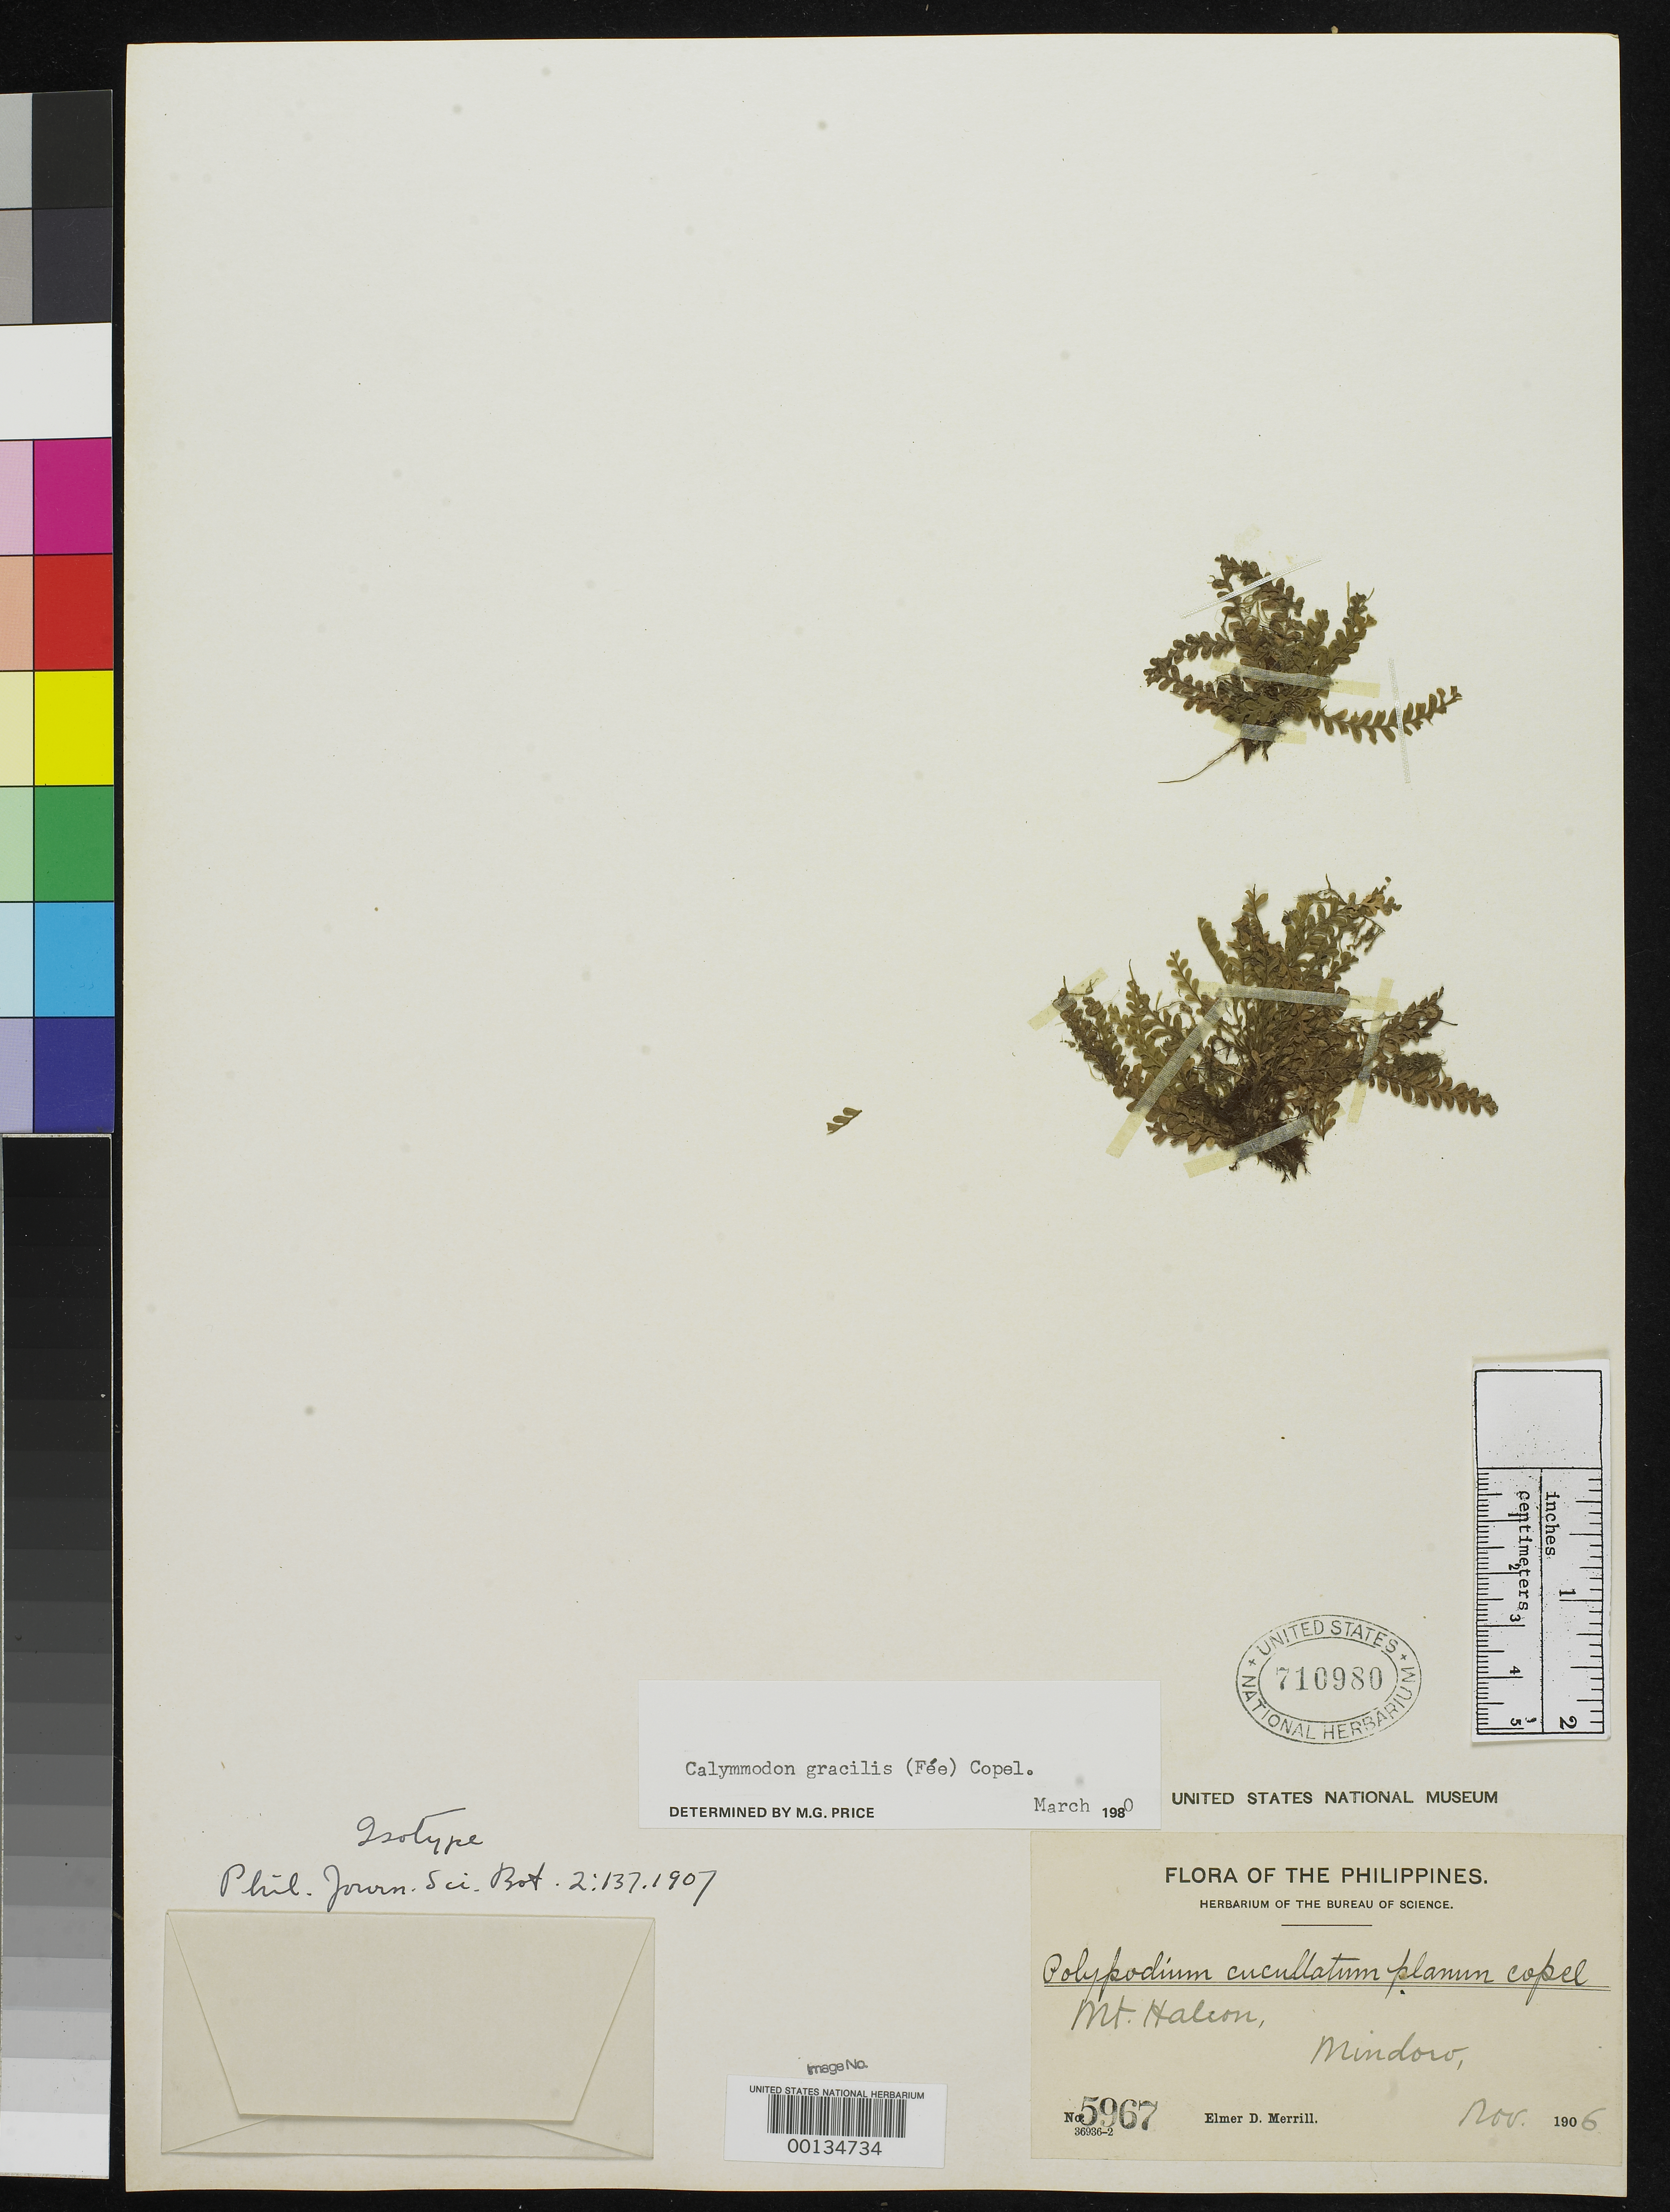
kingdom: Plantae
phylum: Tracheophyta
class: Polypodiopsida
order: Polypodiales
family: Polypodiaceae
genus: Polypodium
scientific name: Polypodium cucullatum var. planum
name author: Copel.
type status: Isotype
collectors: E. D. Merrill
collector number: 5967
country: Philippines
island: Mindoro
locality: Mount Halcon.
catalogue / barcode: US 710980